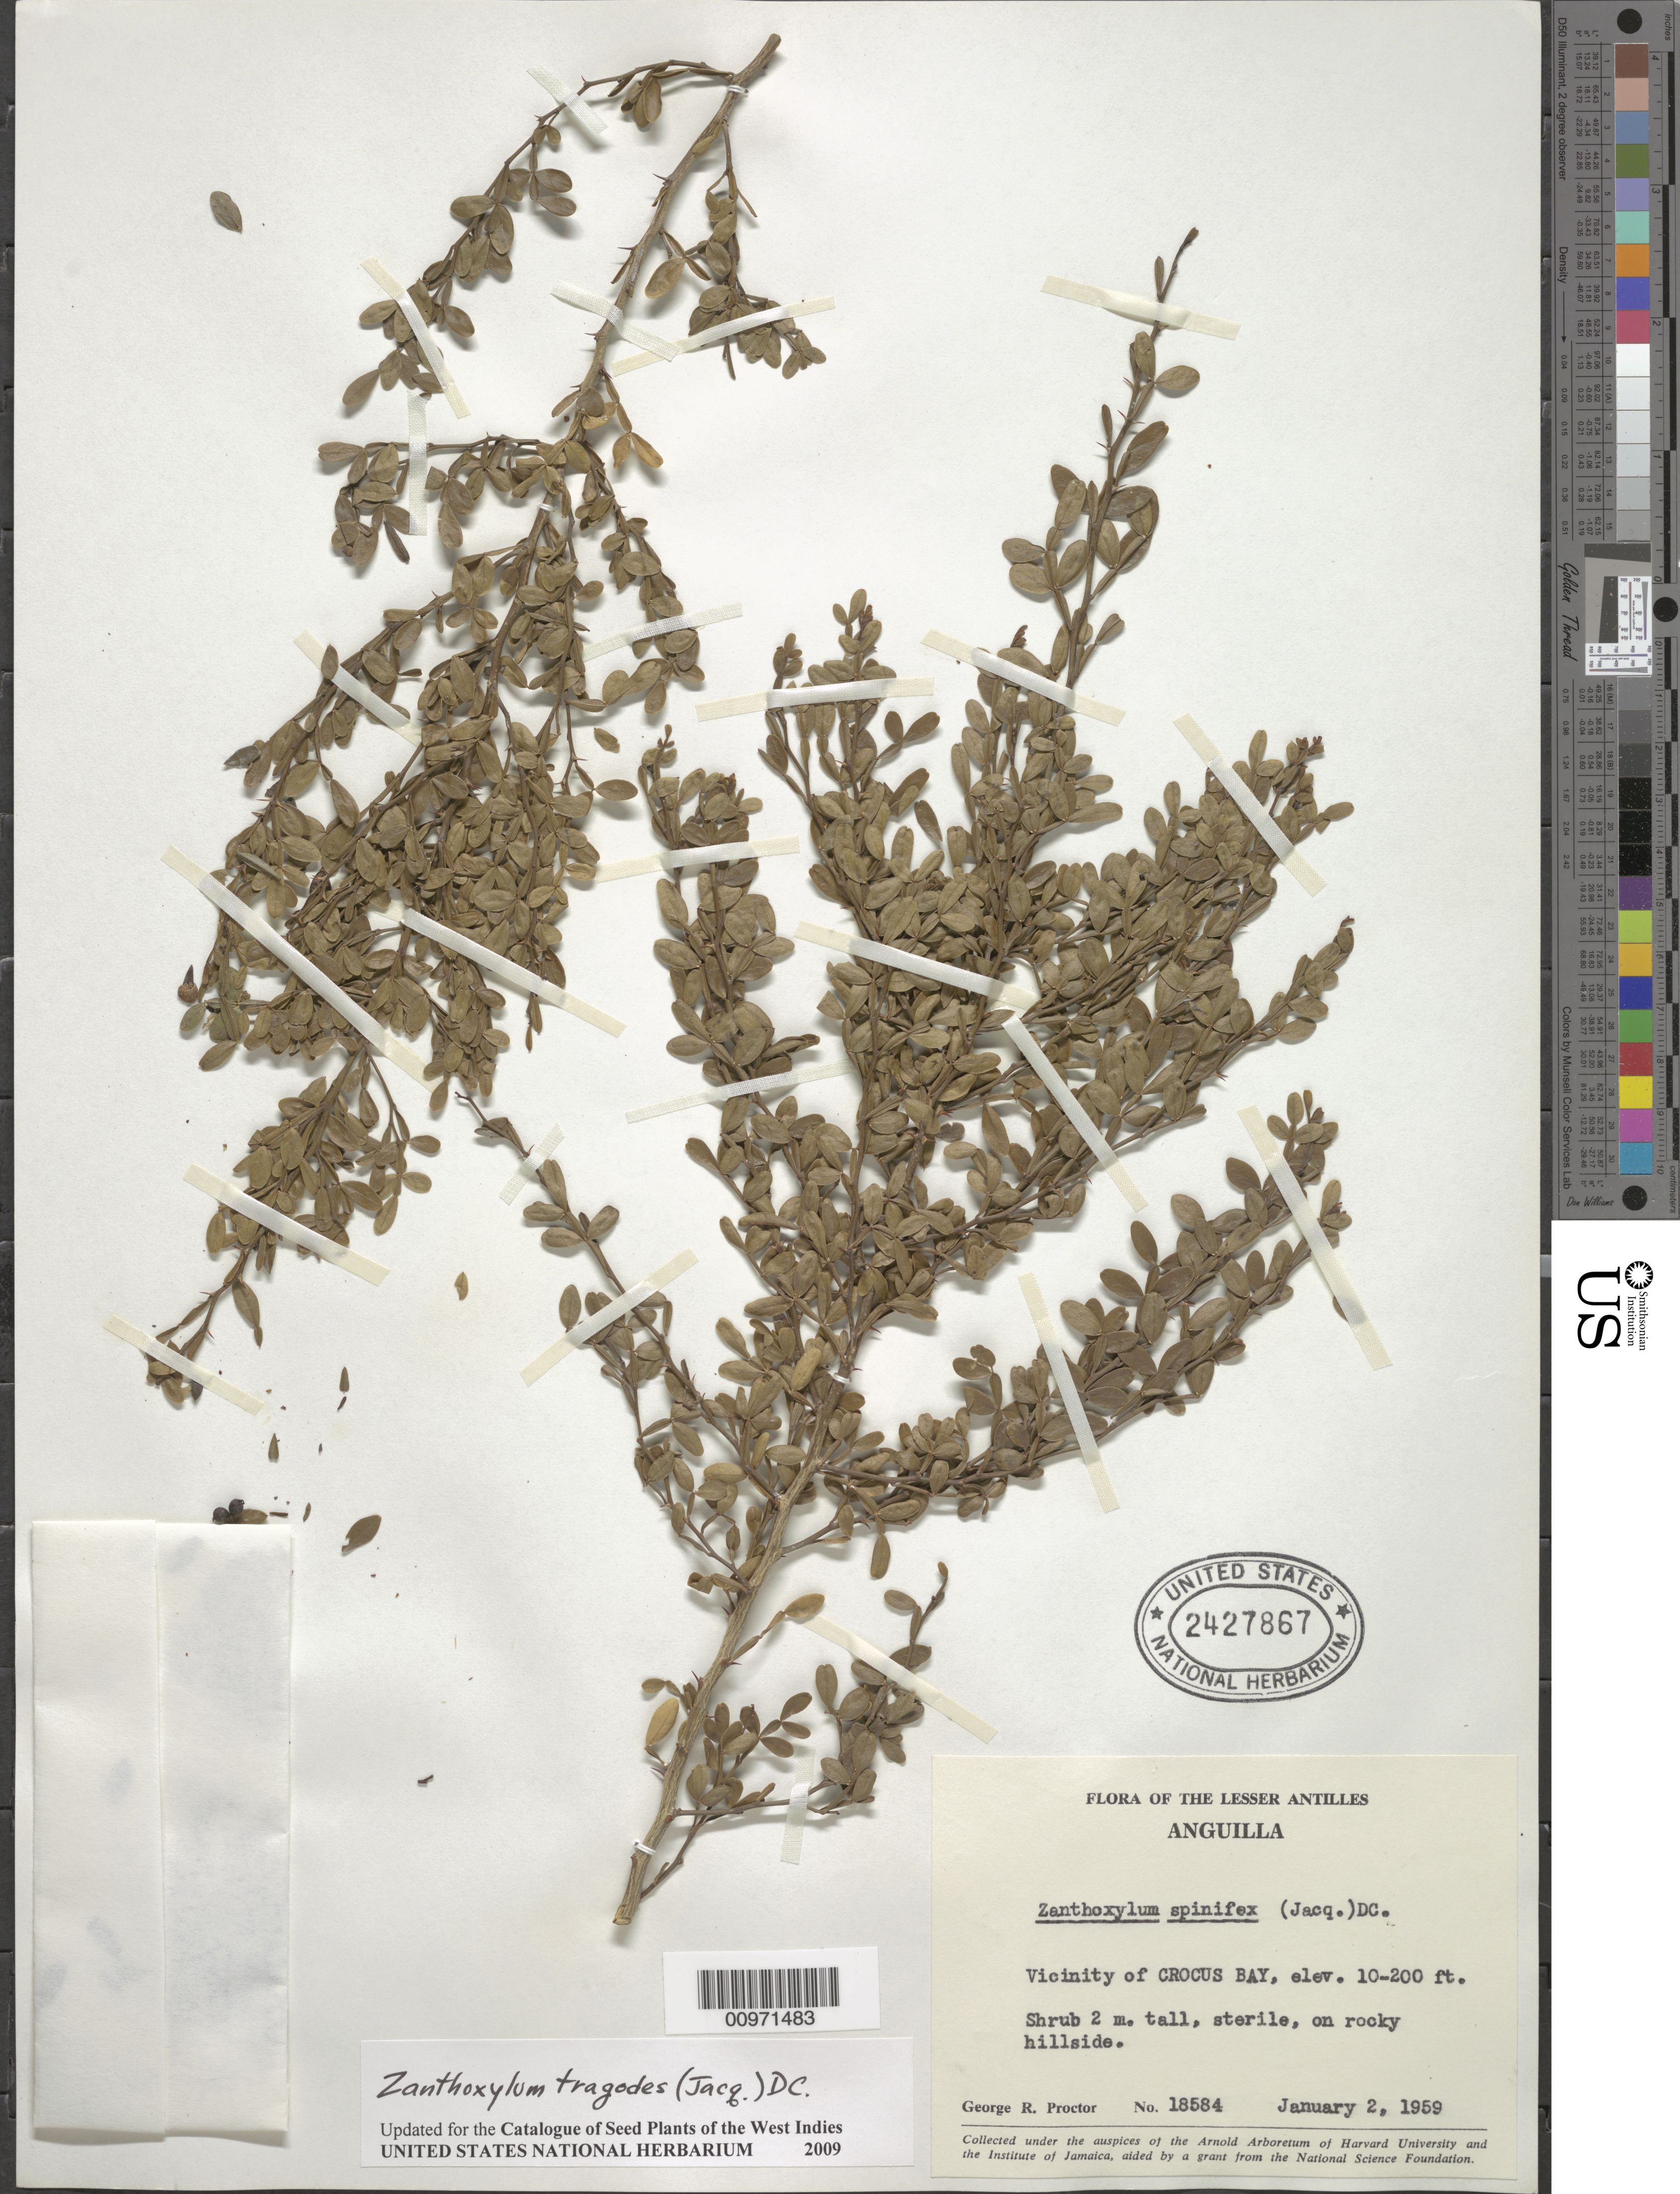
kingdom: Plantae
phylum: Tracheophyta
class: Magnoliopsida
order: Sapindales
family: Rutaceae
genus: Zanthoxylum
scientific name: Zanthoxylum tragodes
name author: (L.) DC.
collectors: G. R. Proctor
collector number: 18584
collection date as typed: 02 Jan 1959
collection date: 1959-01-02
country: Anguilla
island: Anguilla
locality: Vicinity of Crocus Bay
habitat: On rocky hillside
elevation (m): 3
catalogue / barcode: US 2427867